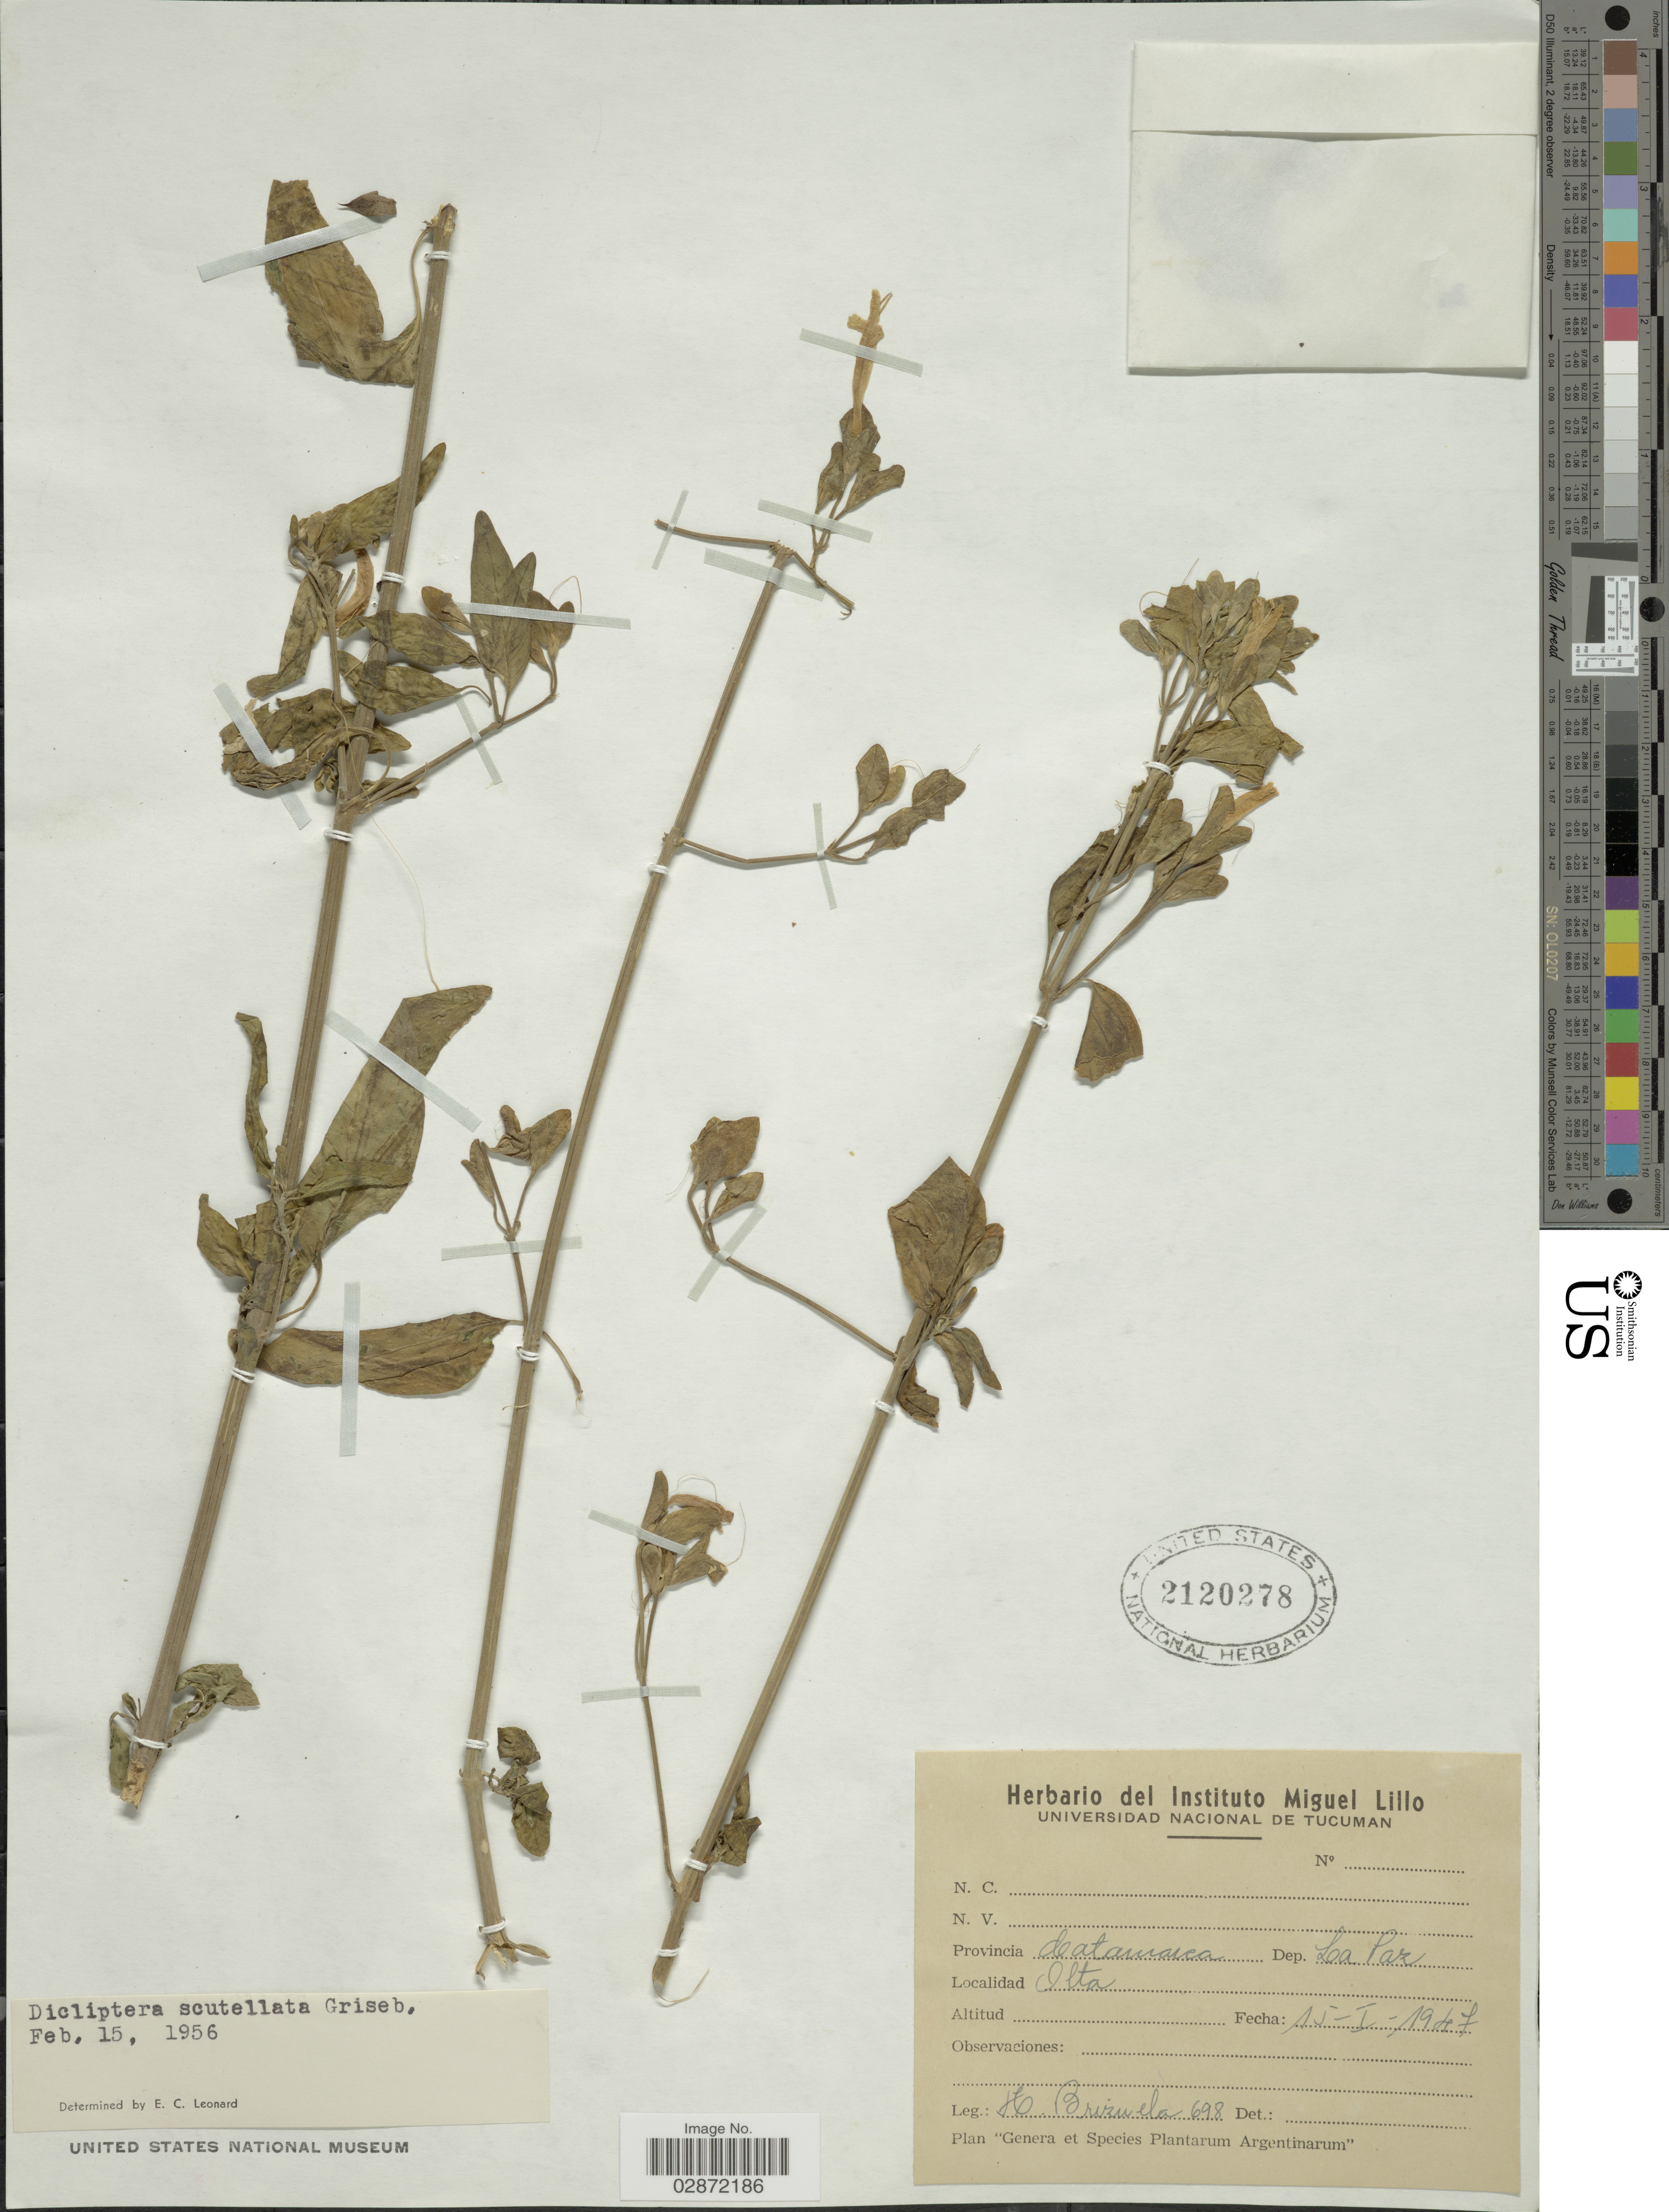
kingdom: Plantae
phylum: Tracheophyta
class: Magnoliopsida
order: Lamiales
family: Acanthaceae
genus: Dicliptera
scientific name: Dicliptera scutellata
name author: Griseb.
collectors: A. Brizuela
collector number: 698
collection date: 1947-01-15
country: Argentina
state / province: Catamarca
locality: Dep. La Paz. Olta.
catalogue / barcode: US 2120278